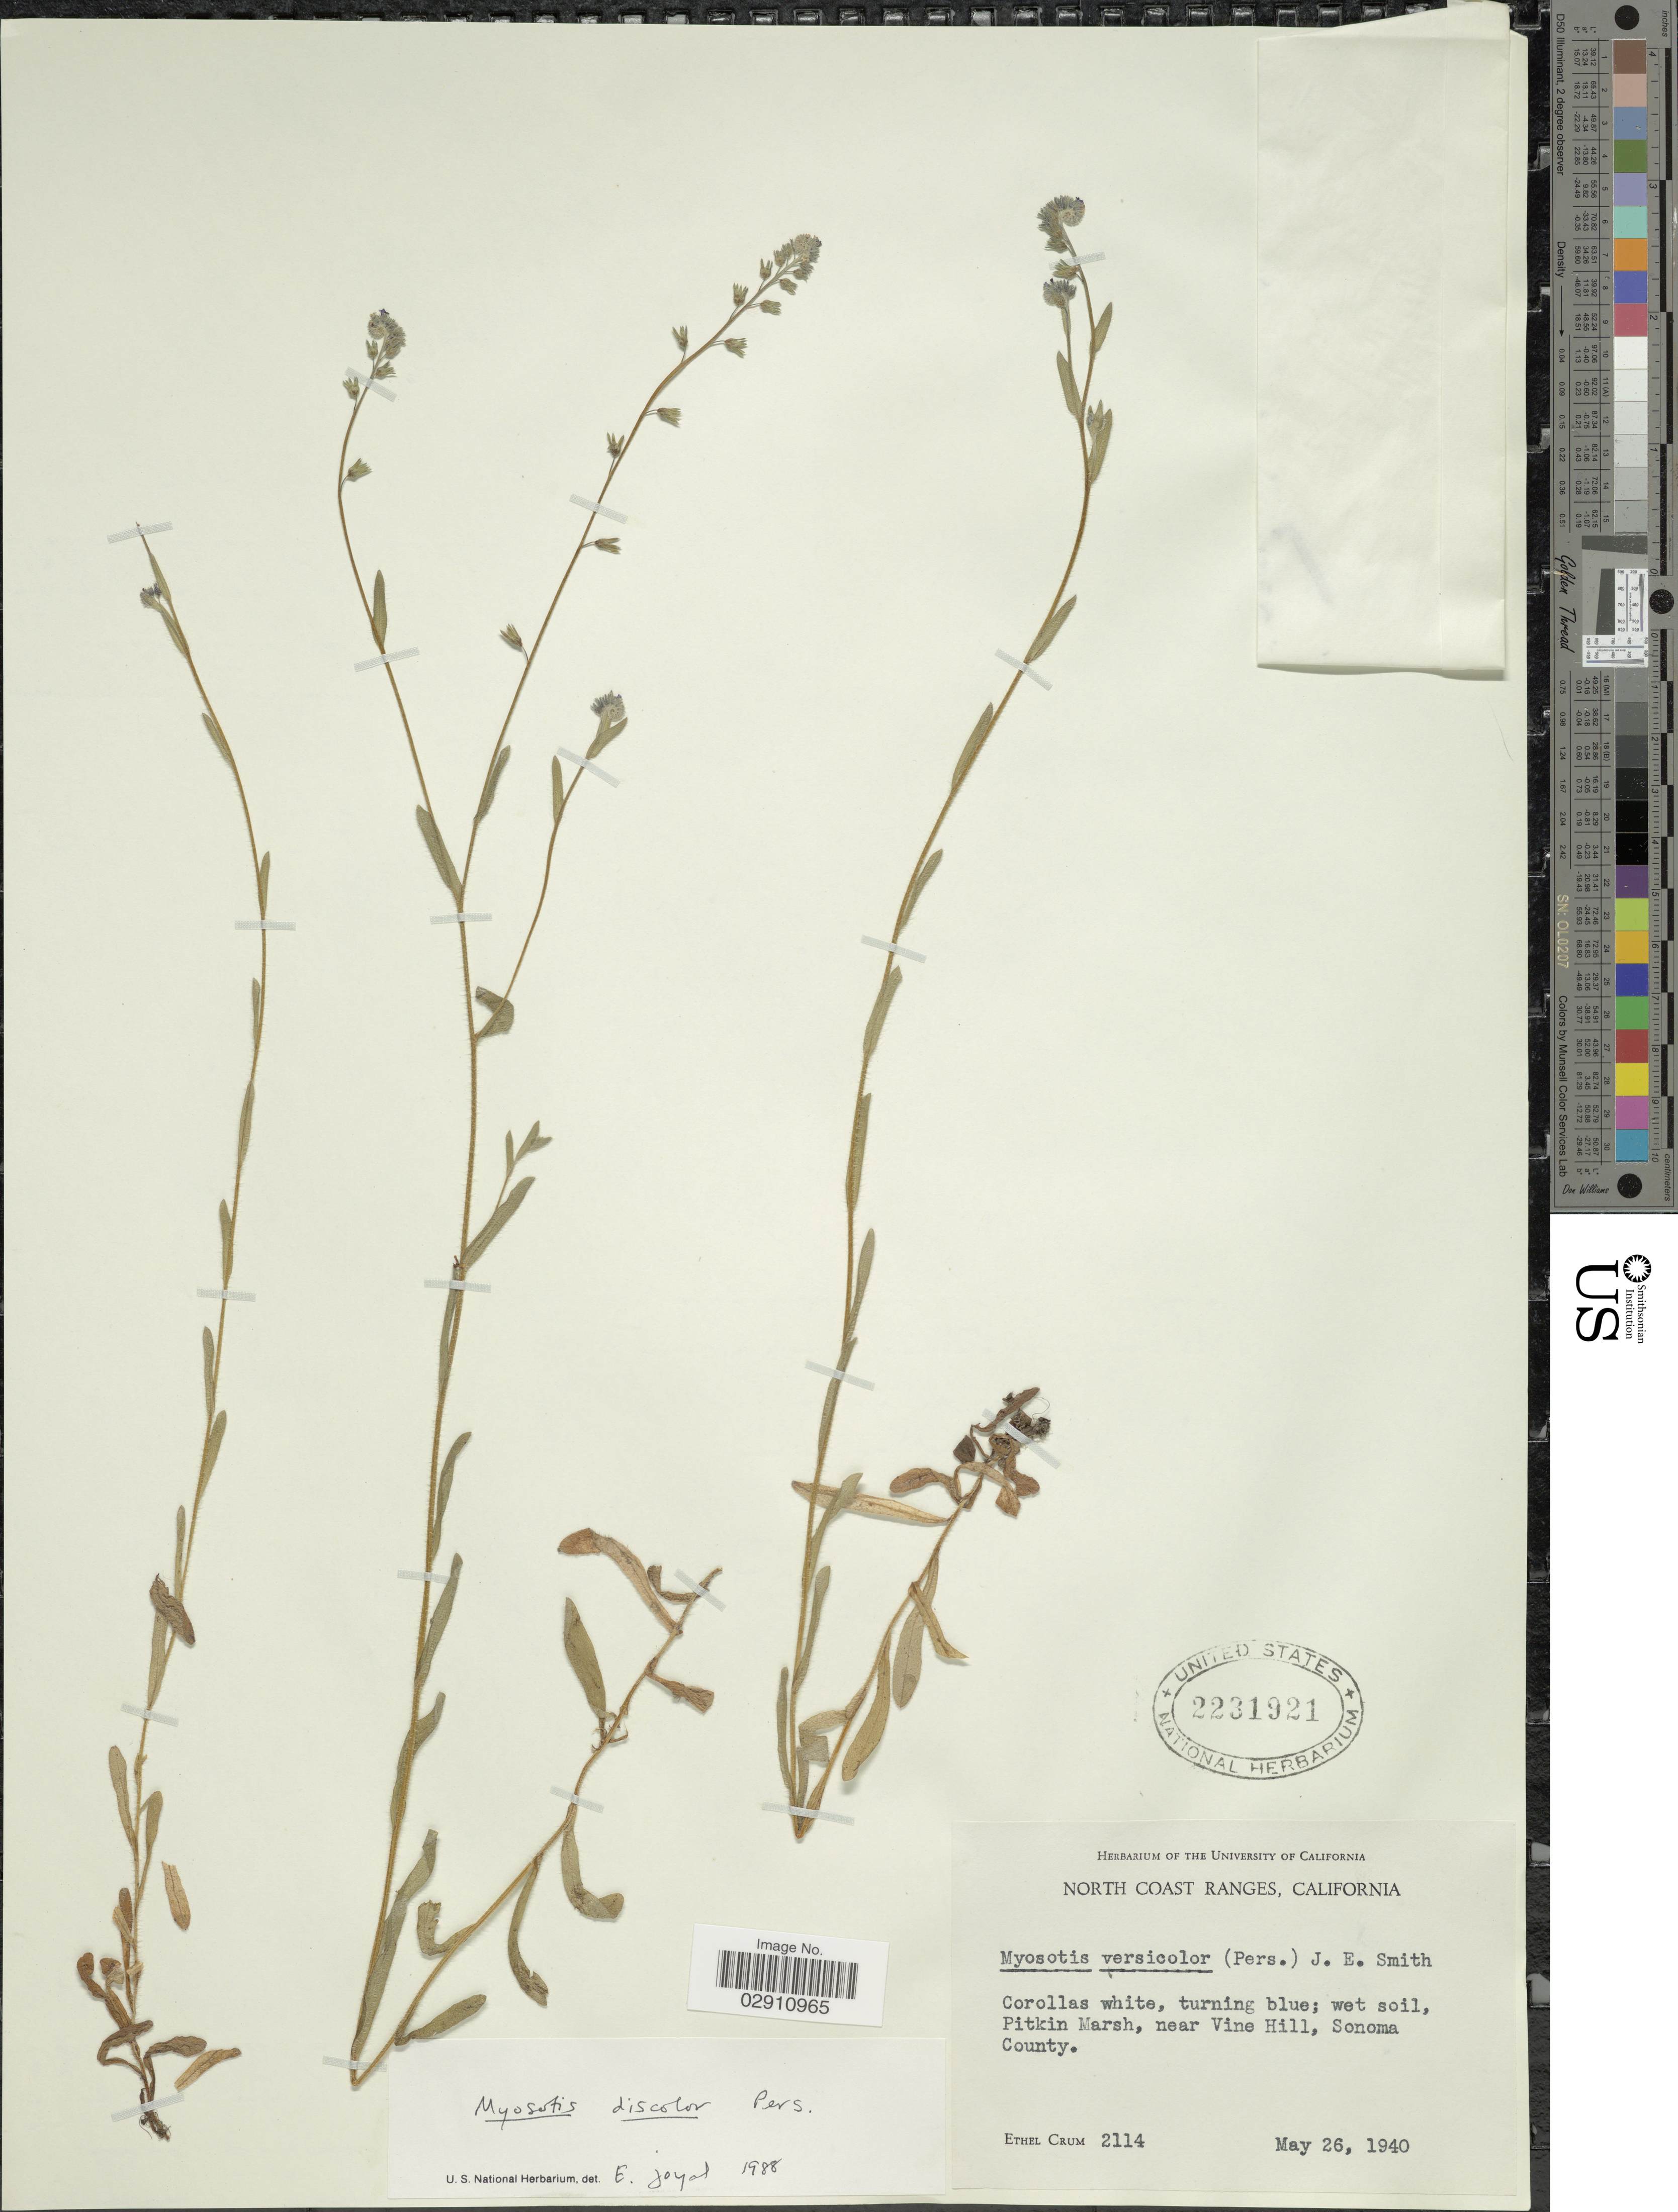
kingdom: Plantae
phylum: Tracheophyta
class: Magnoliopsida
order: Boraginales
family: Boraginaceae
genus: Myosotis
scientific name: Myosotis discolor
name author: Pers.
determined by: Goldman, Doug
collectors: E. K. Crum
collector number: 2114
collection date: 1940-05-26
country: United States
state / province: California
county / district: Sonoma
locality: North Coast Ranges. Pitkin Marsh, near Vine Hill, Sonoma County.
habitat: wet soil.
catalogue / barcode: US 2231921